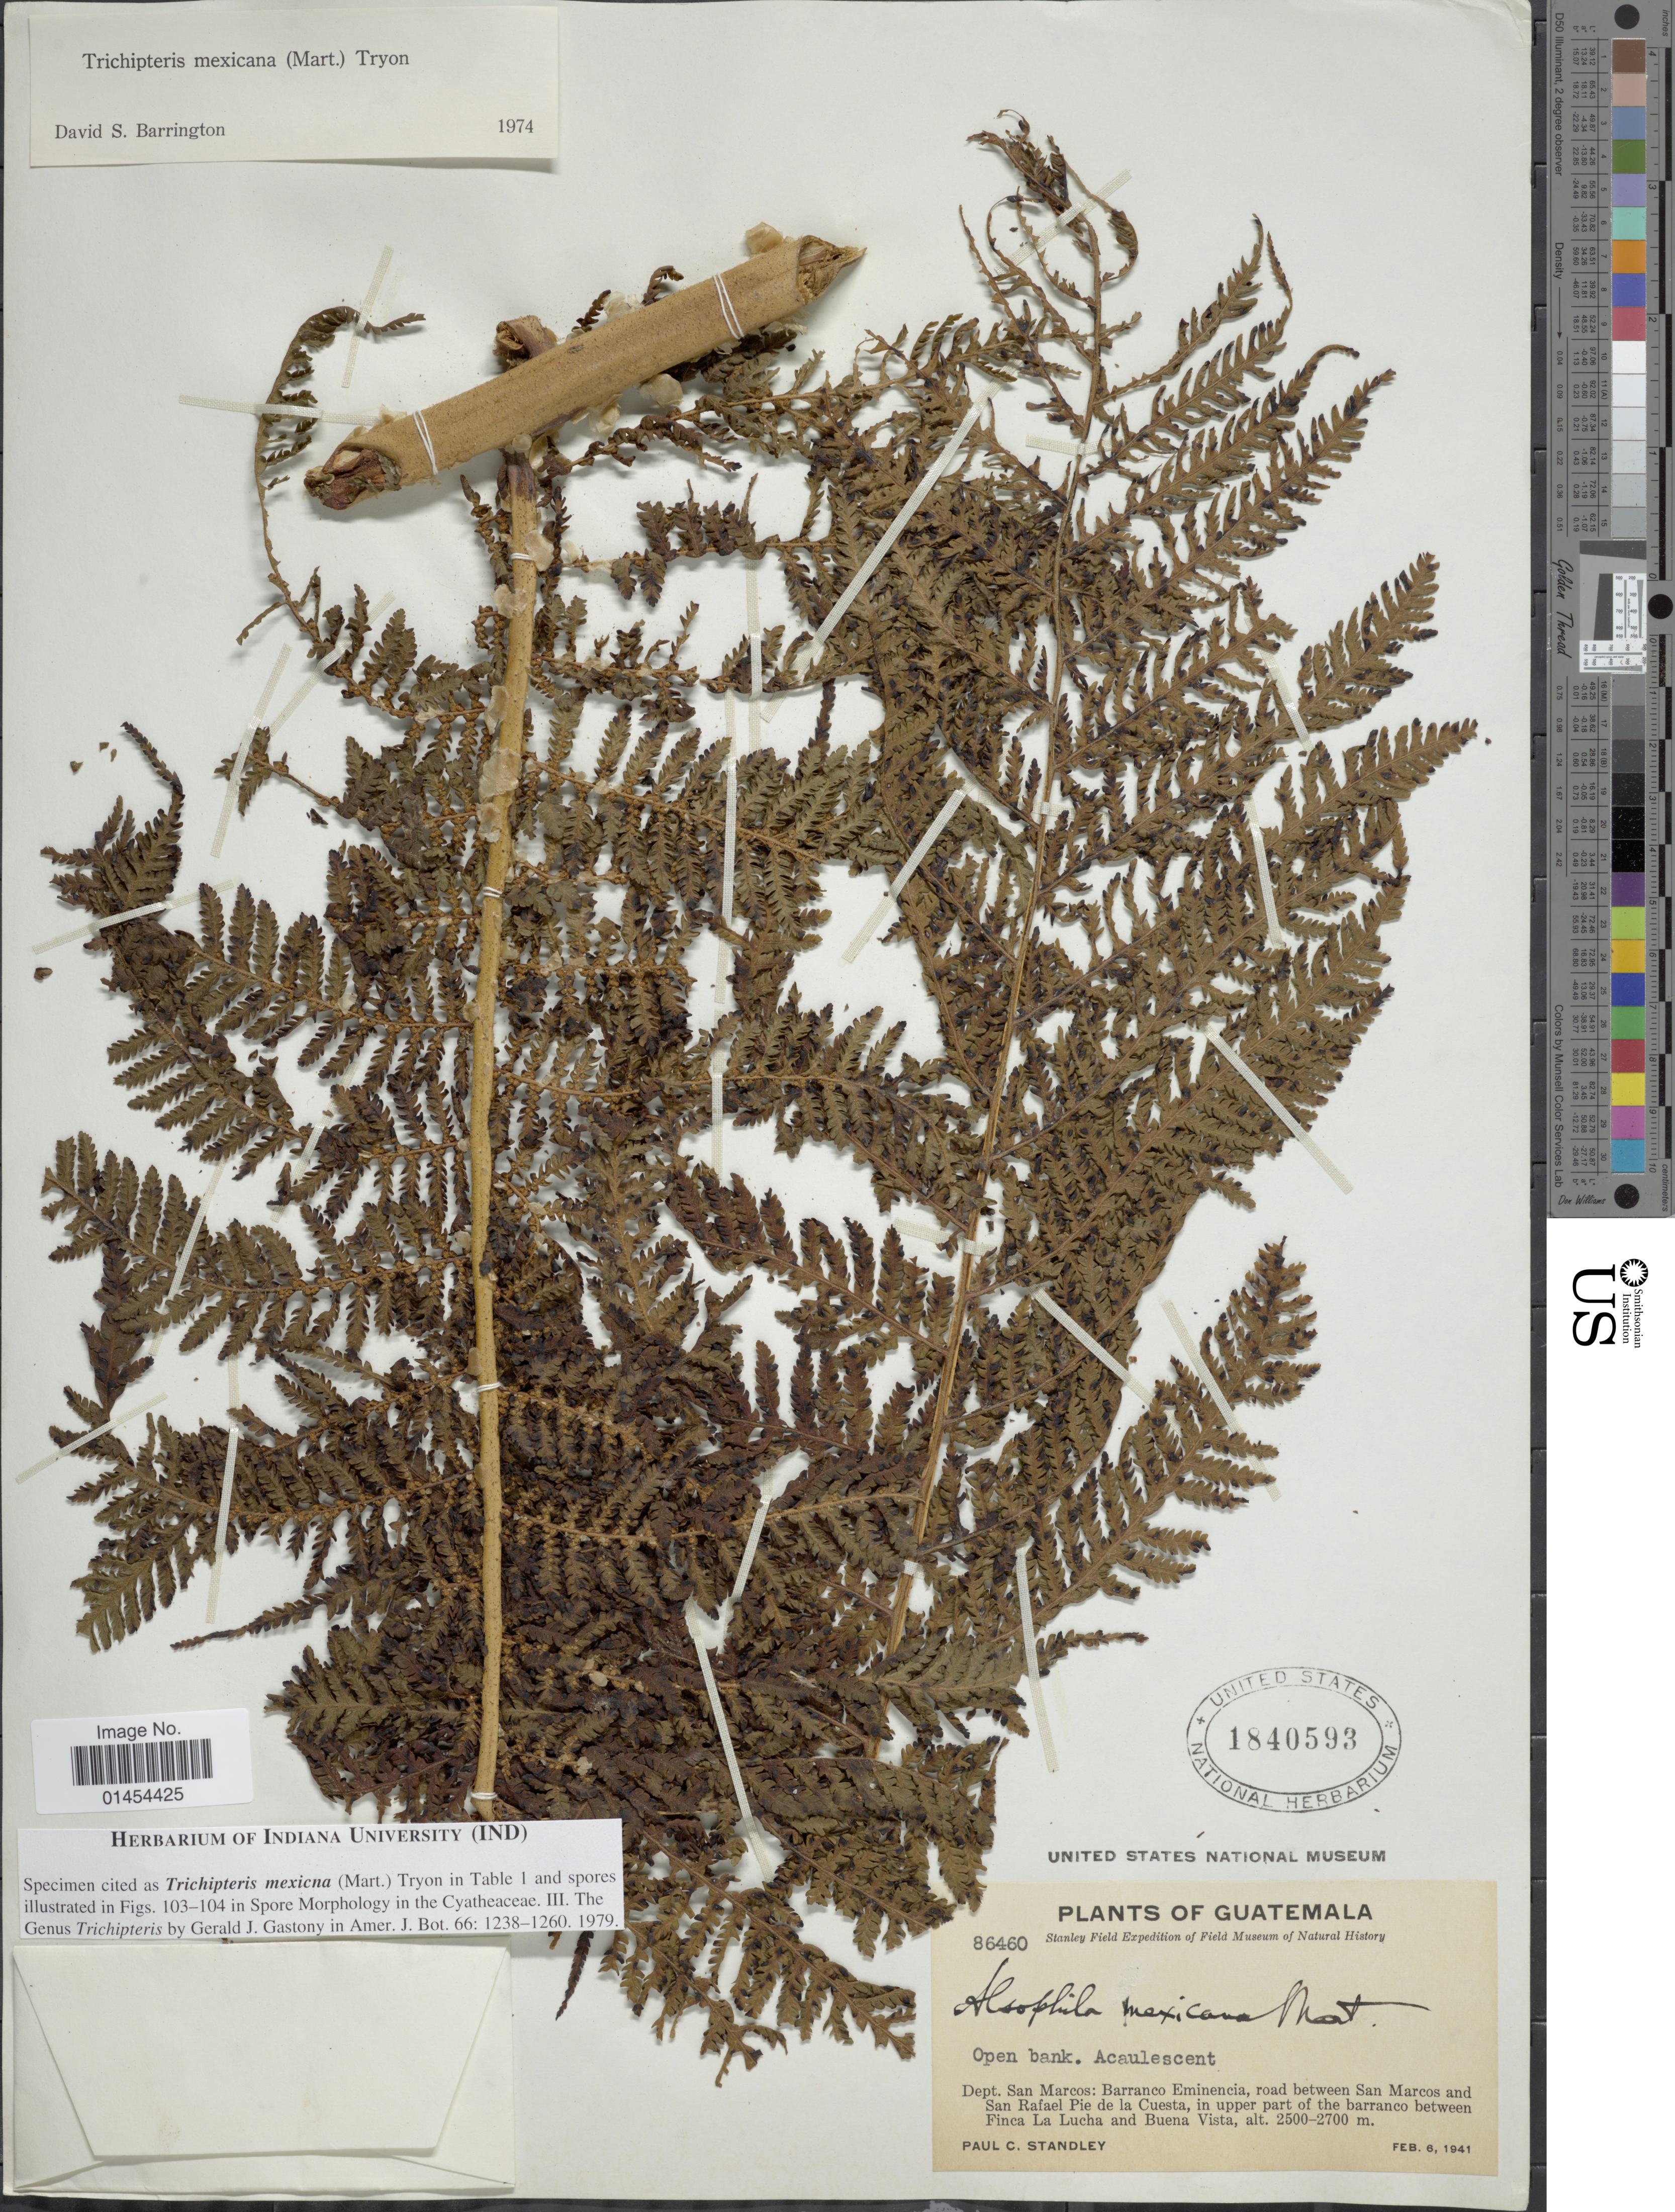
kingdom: Plantae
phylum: Tracheophyta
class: Polypodiopsida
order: Cyatheales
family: Cyatheaceae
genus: Alsophila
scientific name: Alsophila firma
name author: (Baker) D.S. Conant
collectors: P. C. Standley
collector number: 86460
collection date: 1941-02-06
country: Guatemala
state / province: San Marcos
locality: Barranco Eminencia, road between San Marcos and San Rafael Pie de la Cuesta, in upper part of the barranco between Finca La Lucha and Buena Vista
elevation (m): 2500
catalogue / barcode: US 1840593